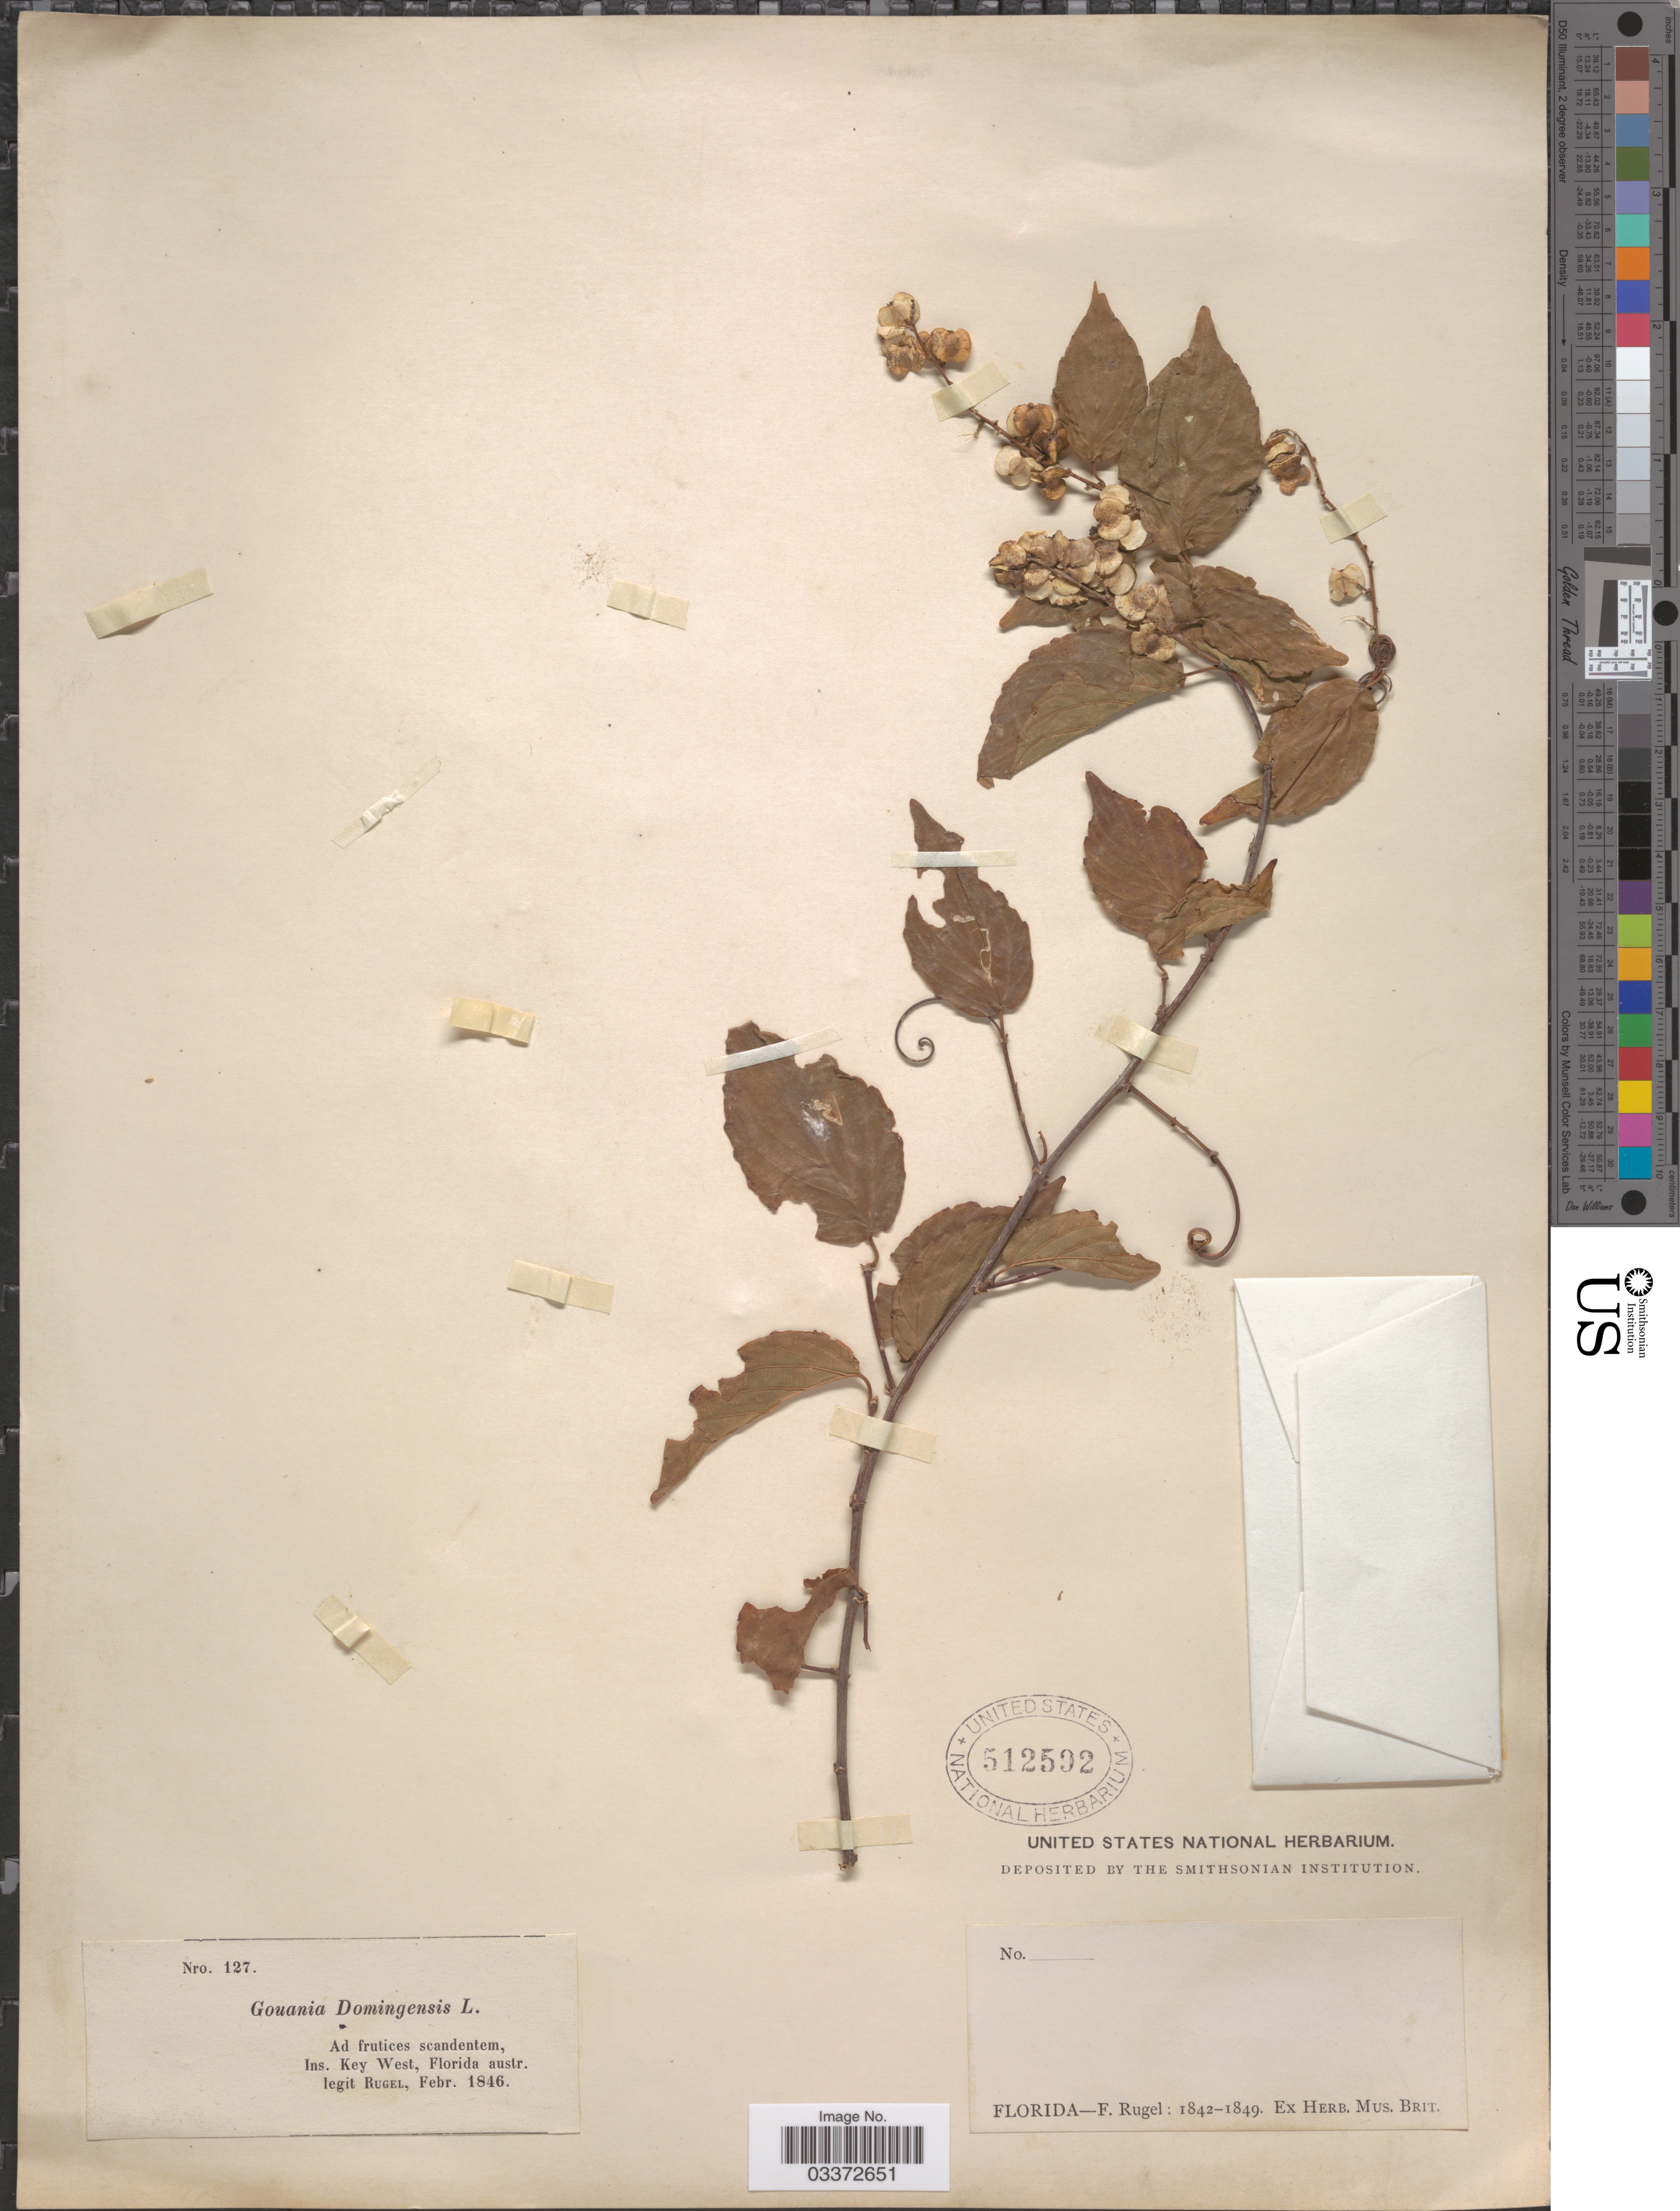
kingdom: Plantae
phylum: Tracheophyta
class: Magnoliopsida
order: Rosales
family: Rhamnaceae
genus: Gouania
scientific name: Gouania lupuloides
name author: (L.) Urb.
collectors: F. Rugel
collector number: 127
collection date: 1846-02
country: United States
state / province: Florida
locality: Ins. Key West, Florida austr.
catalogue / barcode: US 512592